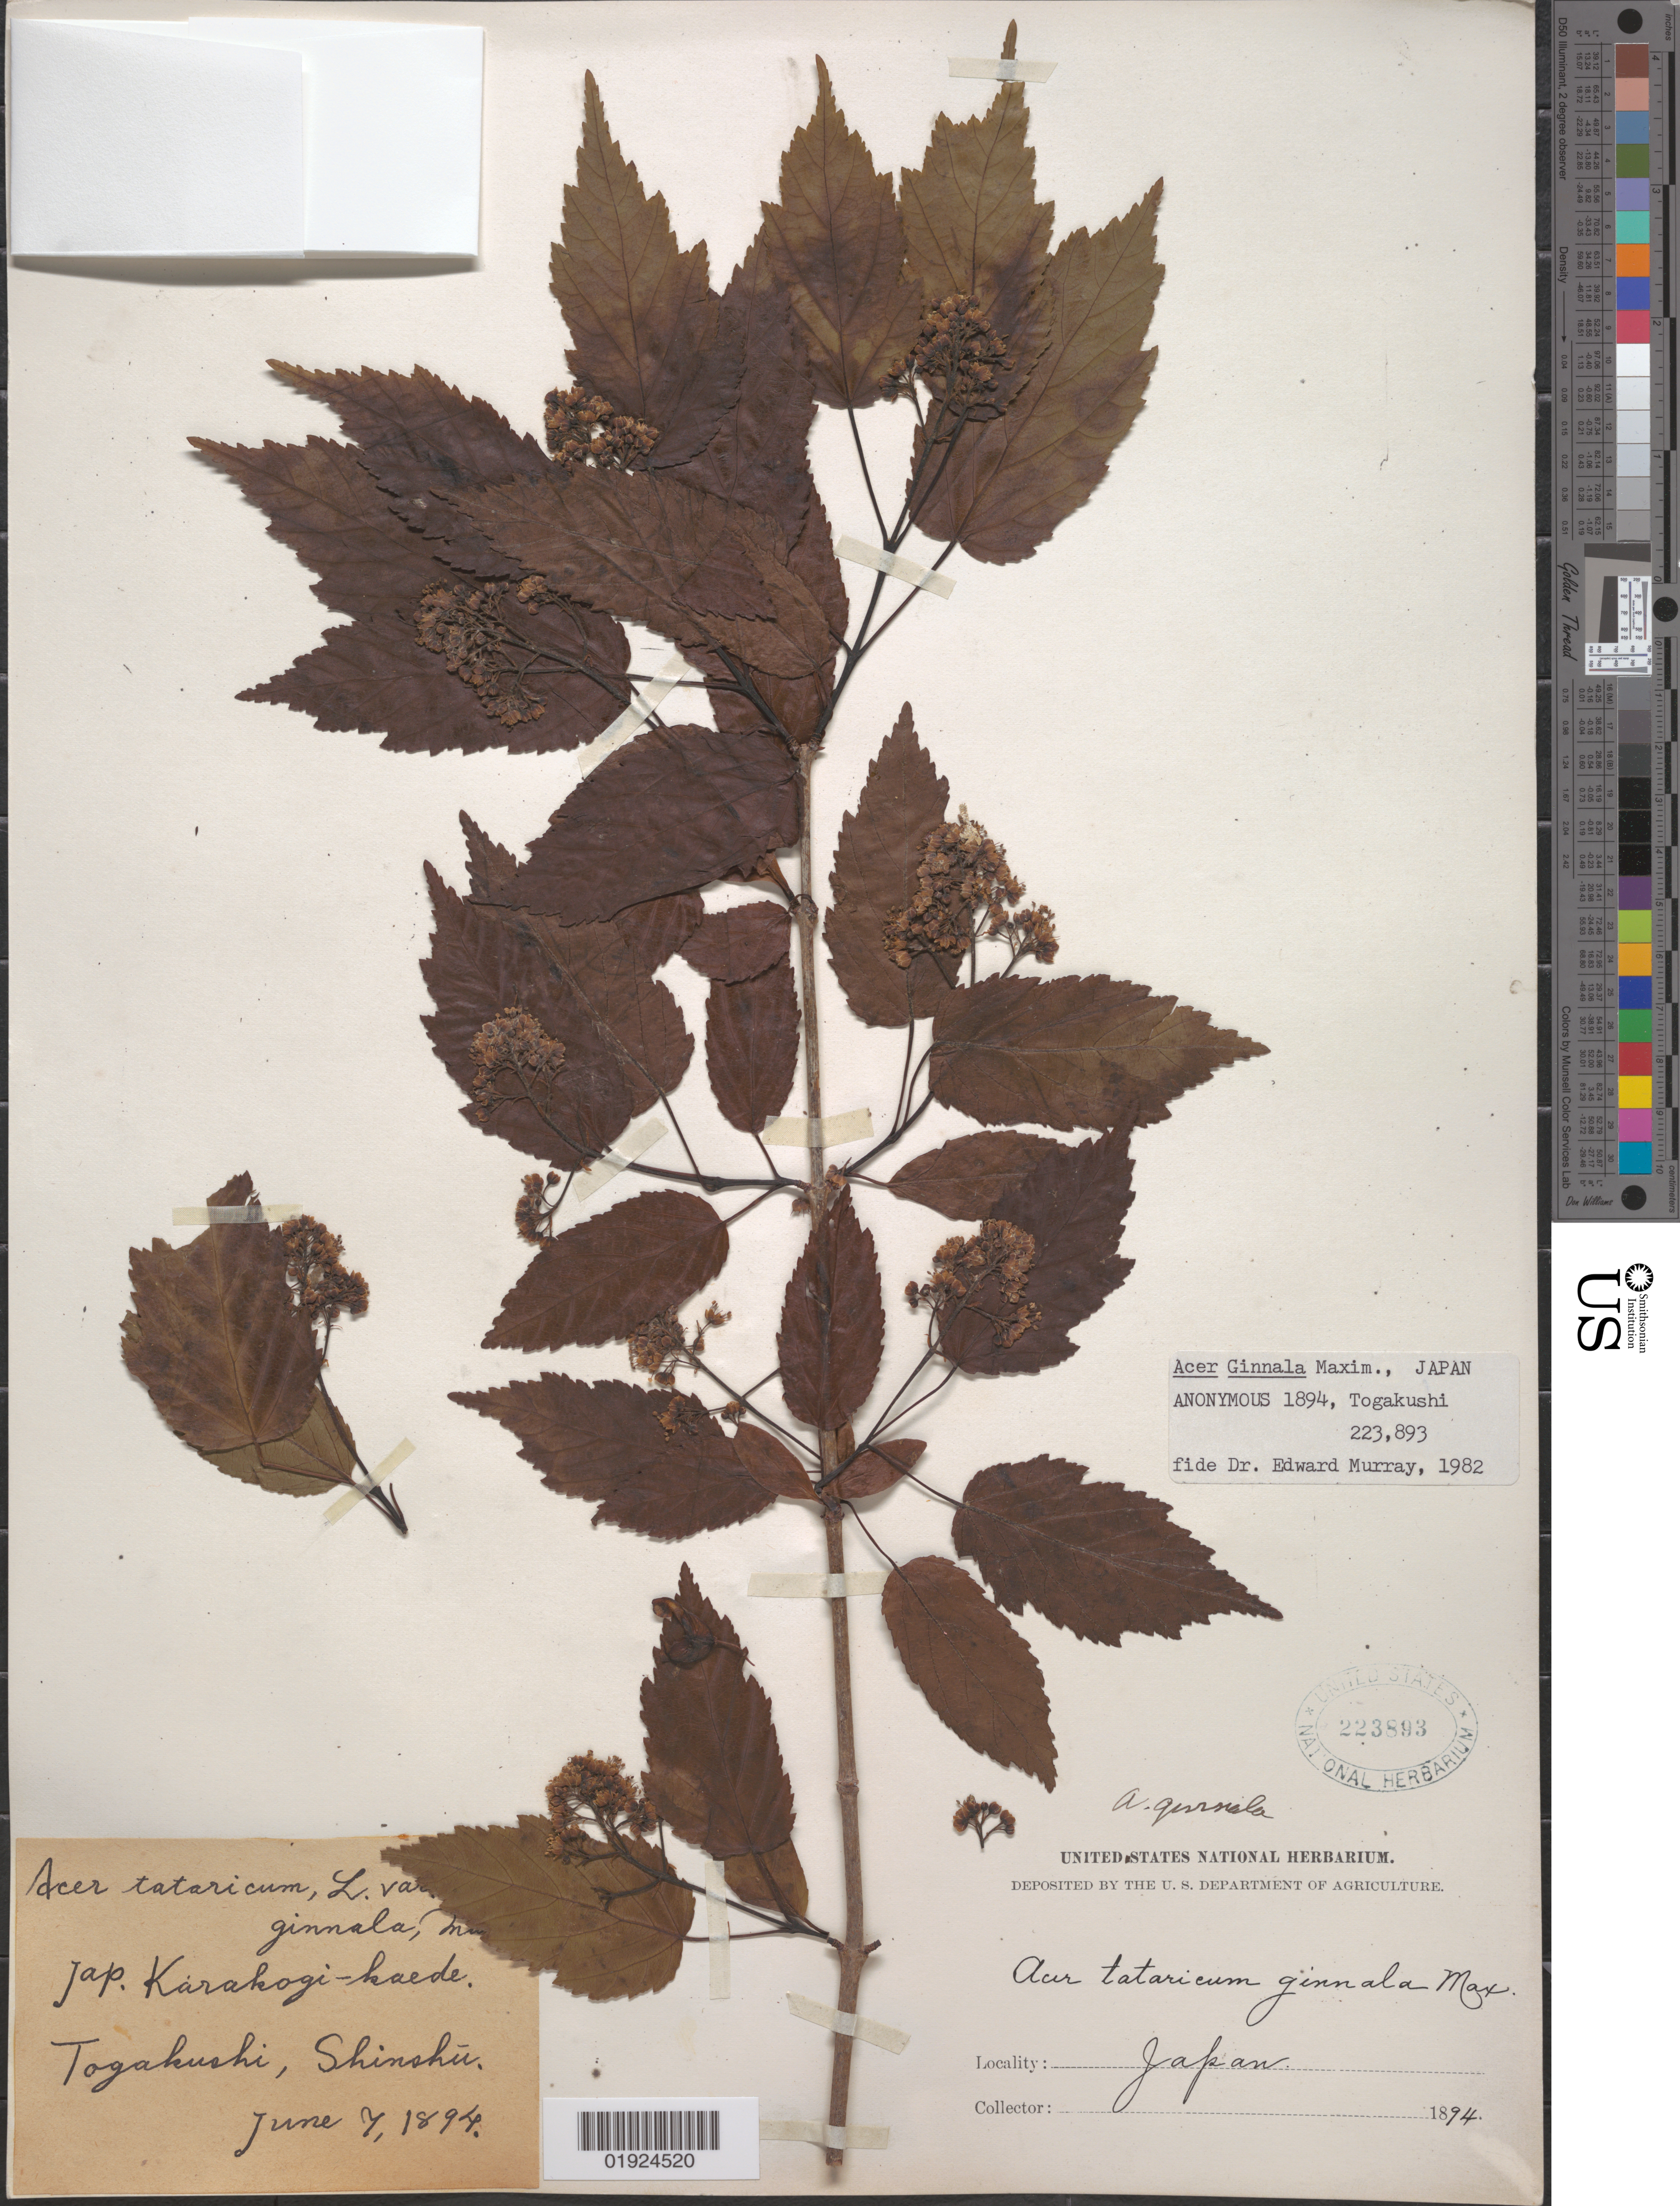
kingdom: Plantae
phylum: Tracheophyta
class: Magnoliopsida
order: Sapindales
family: Sapindaceae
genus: Acer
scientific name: Acer ginnala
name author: Maxim.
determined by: Murray, Edward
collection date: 1894-06-07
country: Japan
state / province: Nagano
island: Honshu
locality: Shinshu [Shinano, Nagano], Togakushi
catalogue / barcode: US 223893